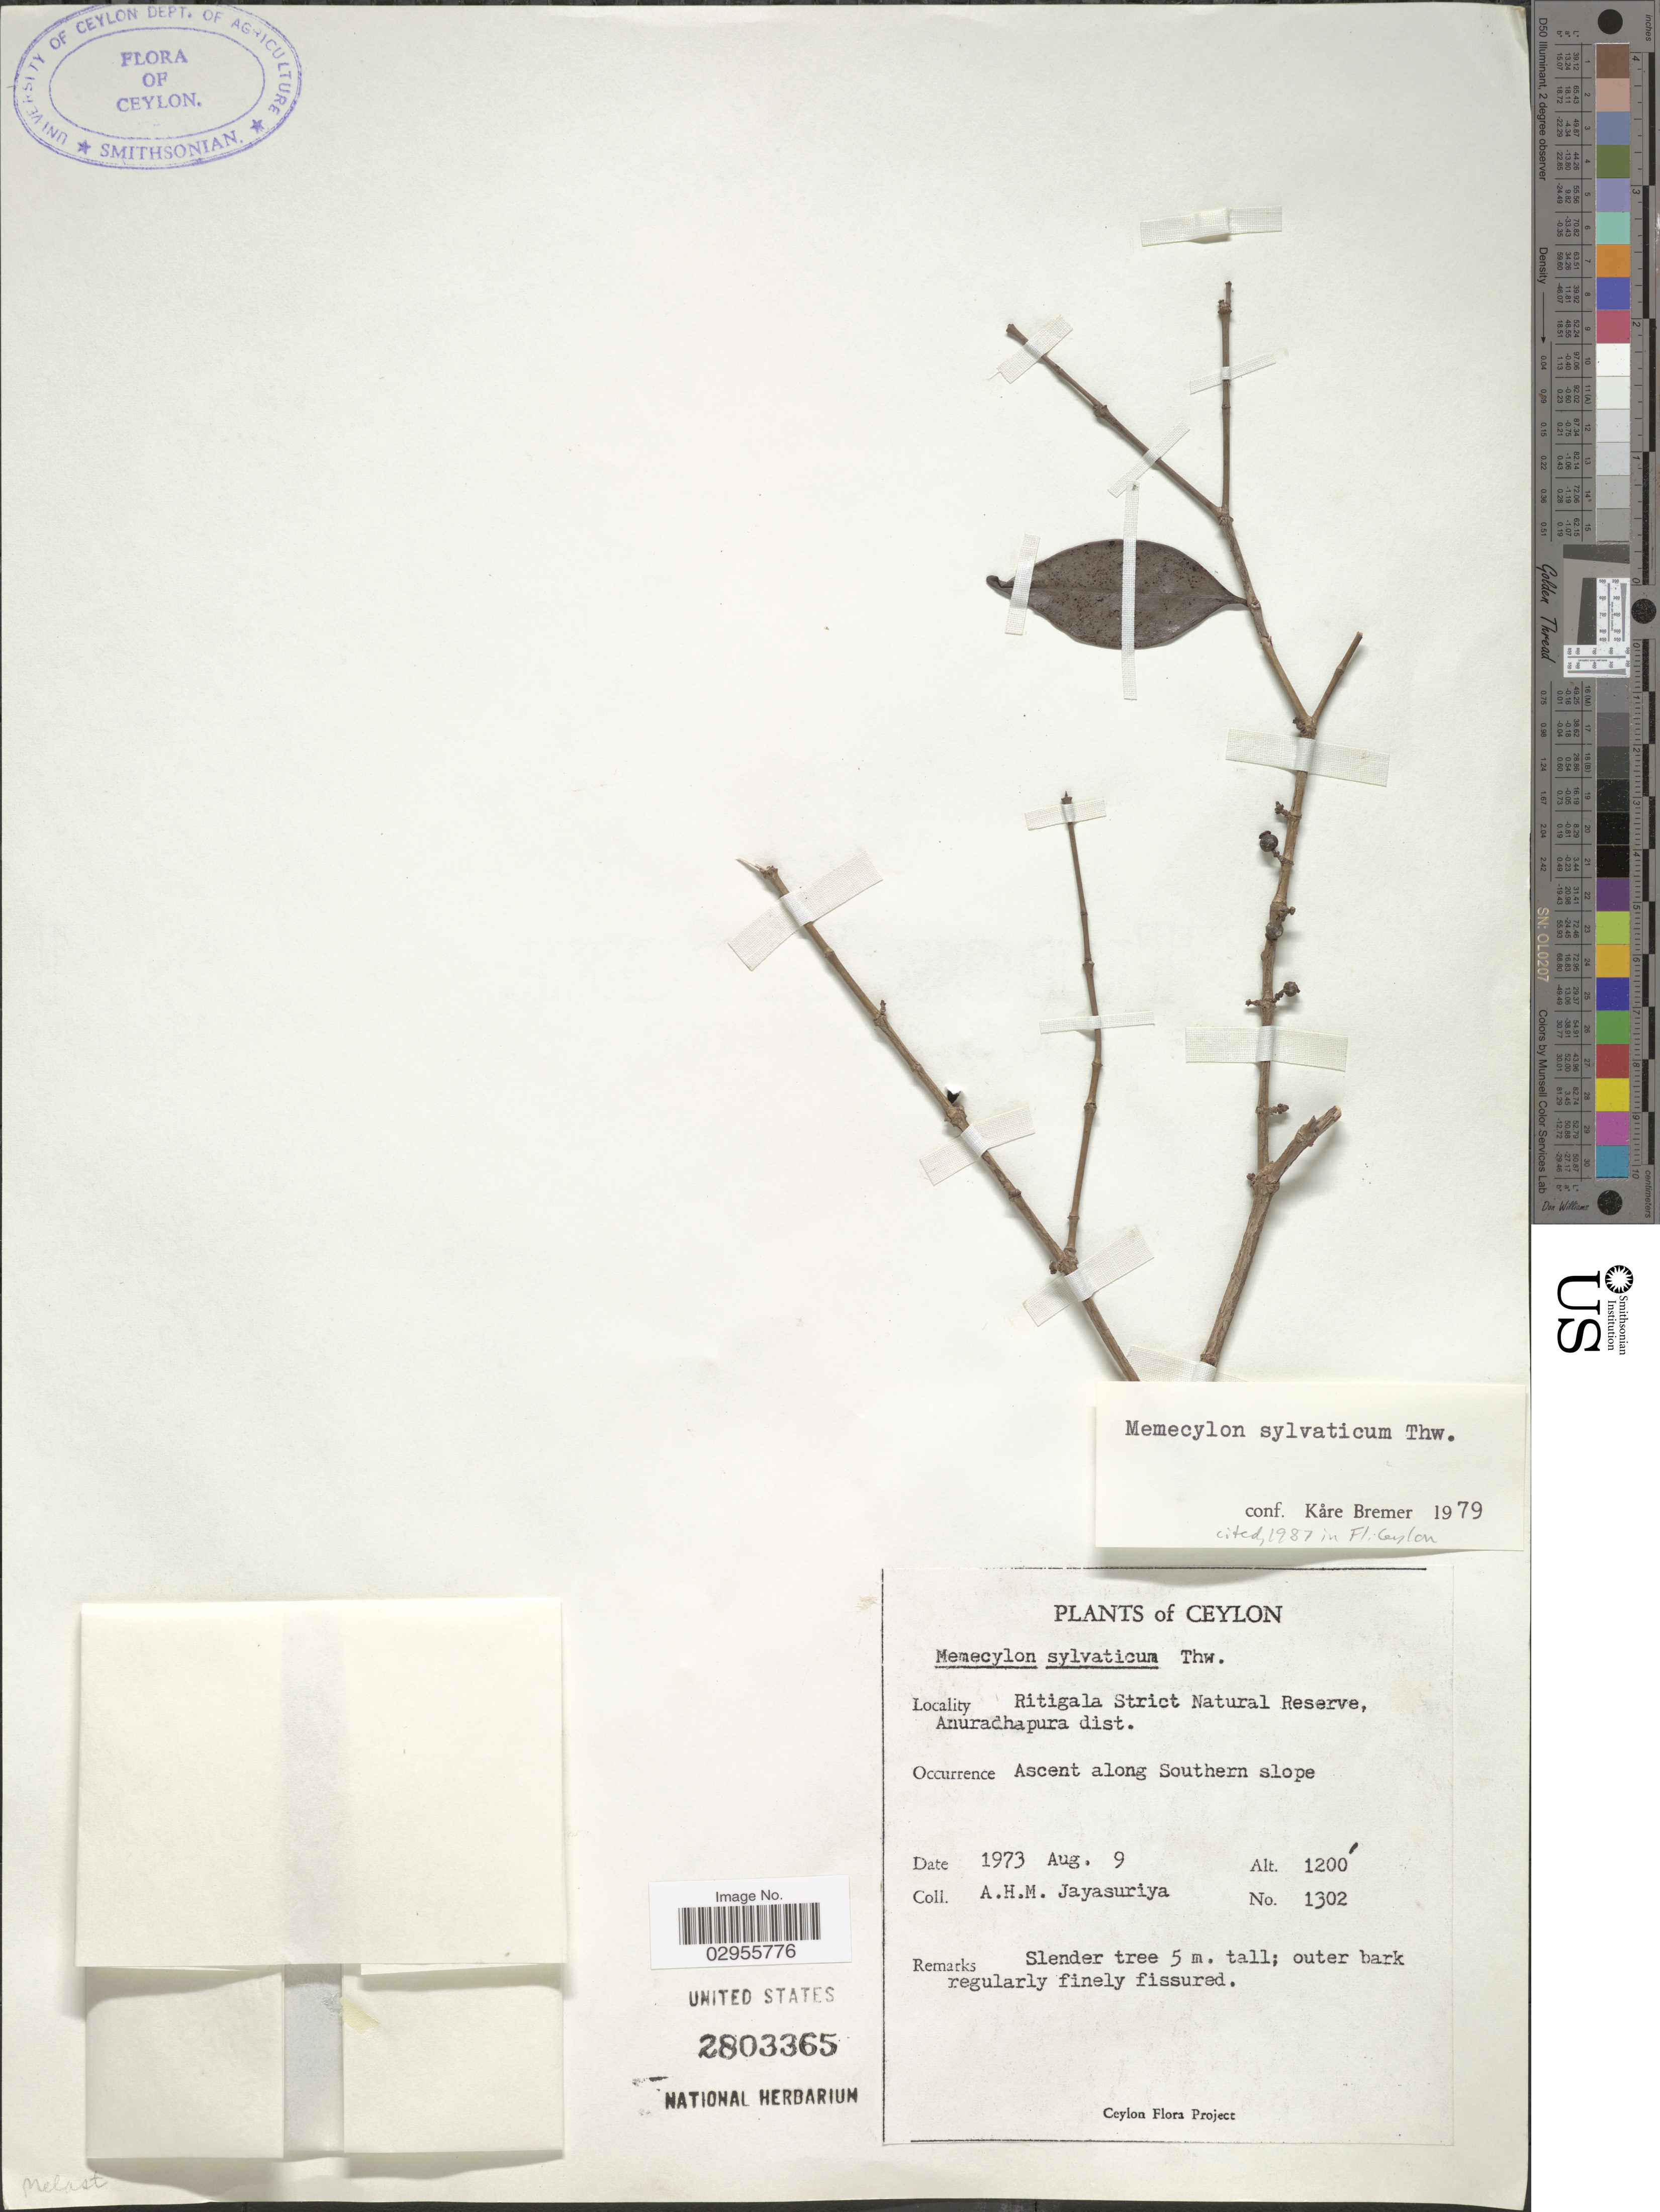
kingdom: Plantae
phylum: Tracheophyta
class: Magnoliopsida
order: Myrtales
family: Melastomataceae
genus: Memecylon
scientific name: Memecylon sylvaticum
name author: Thwaites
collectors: A. H. Jayasuriya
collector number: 1302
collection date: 1973-08-09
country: Sri Lanka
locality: Ceylon, Ritigala Strict Natural Reserve, Anuradhapura dist., Ascent along Southern slope.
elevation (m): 366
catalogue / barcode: US 2803365